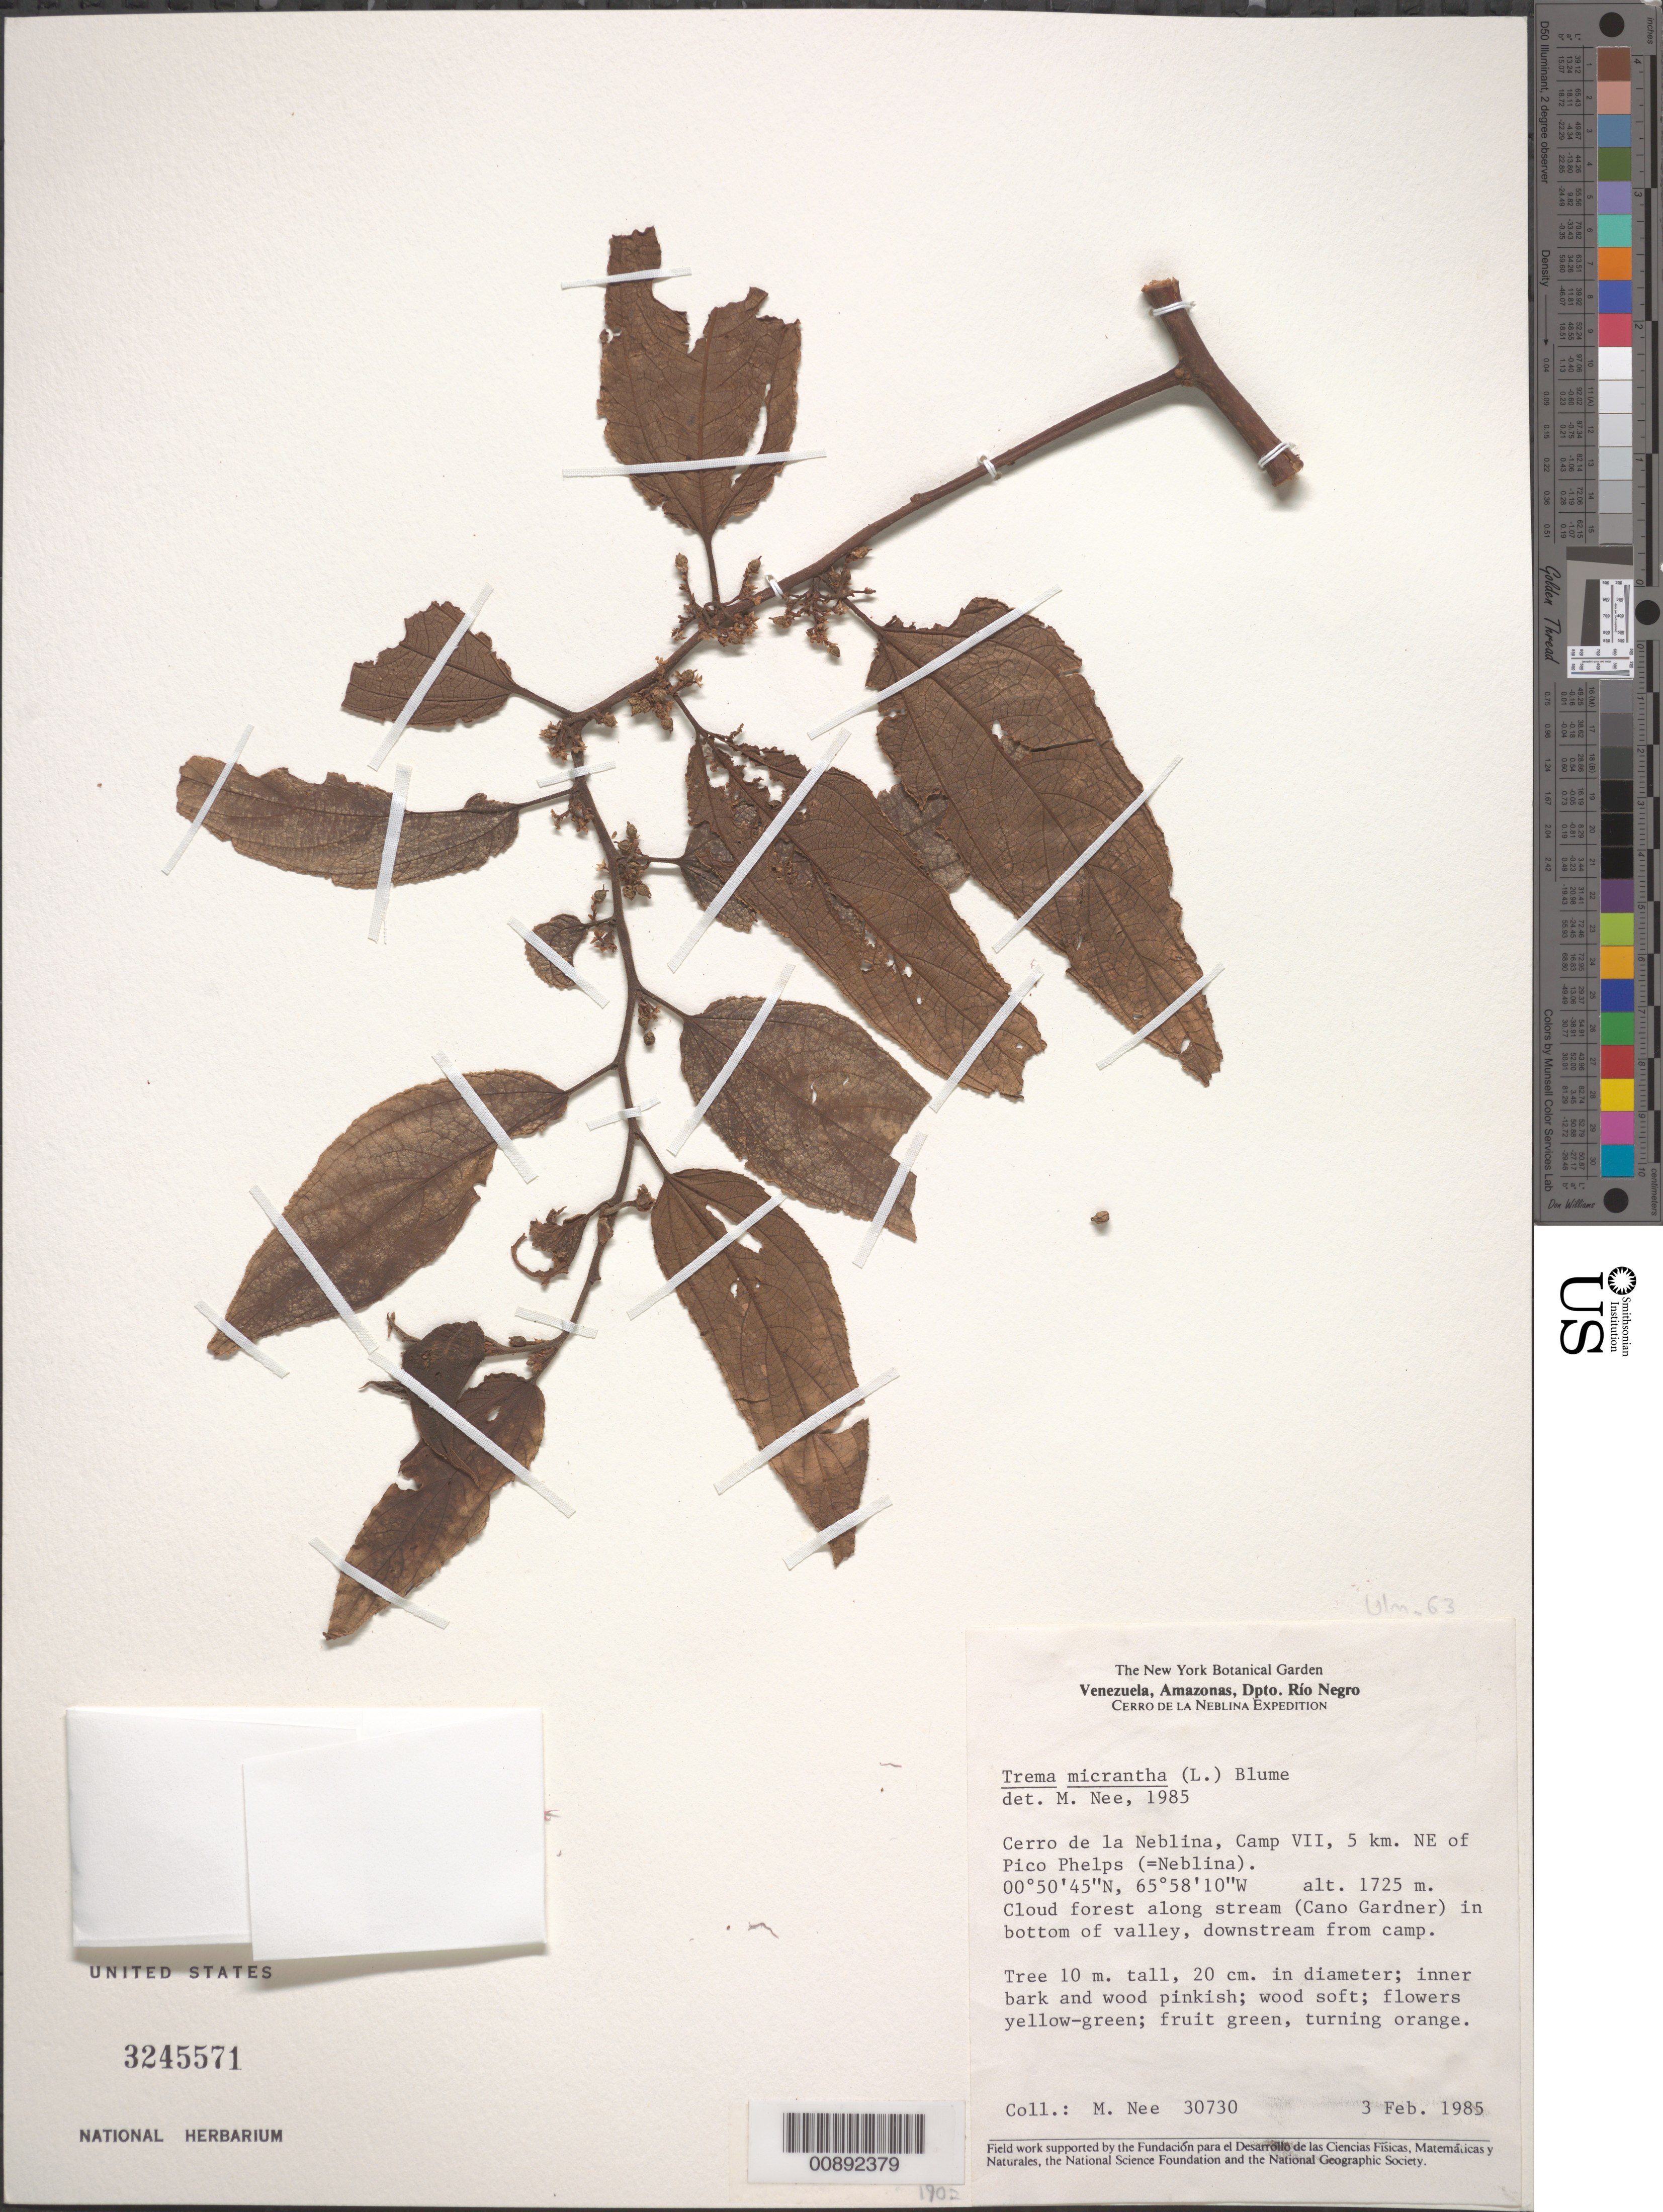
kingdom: Plantae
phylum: Tracheophyta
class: Magnoliopsida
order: Rosales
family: Cannabaceae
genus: Trema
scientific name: Trema micranthum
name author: (L.) Blume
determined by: Nee, Michael H.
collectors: M. Nee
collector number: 30730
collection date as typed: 3-Feb-85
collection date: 1985-02-03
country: Venezuela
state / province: Amazonas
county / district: Río Negro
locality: Cerro de la Neblina, Camp VII, 5 km NE of Pico Phelps; along Cano Gardner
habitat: Cloud forest along stream (Cano Gardner) in bottom of valley, downstream from camp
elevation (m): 1725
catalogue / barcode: US 3245571